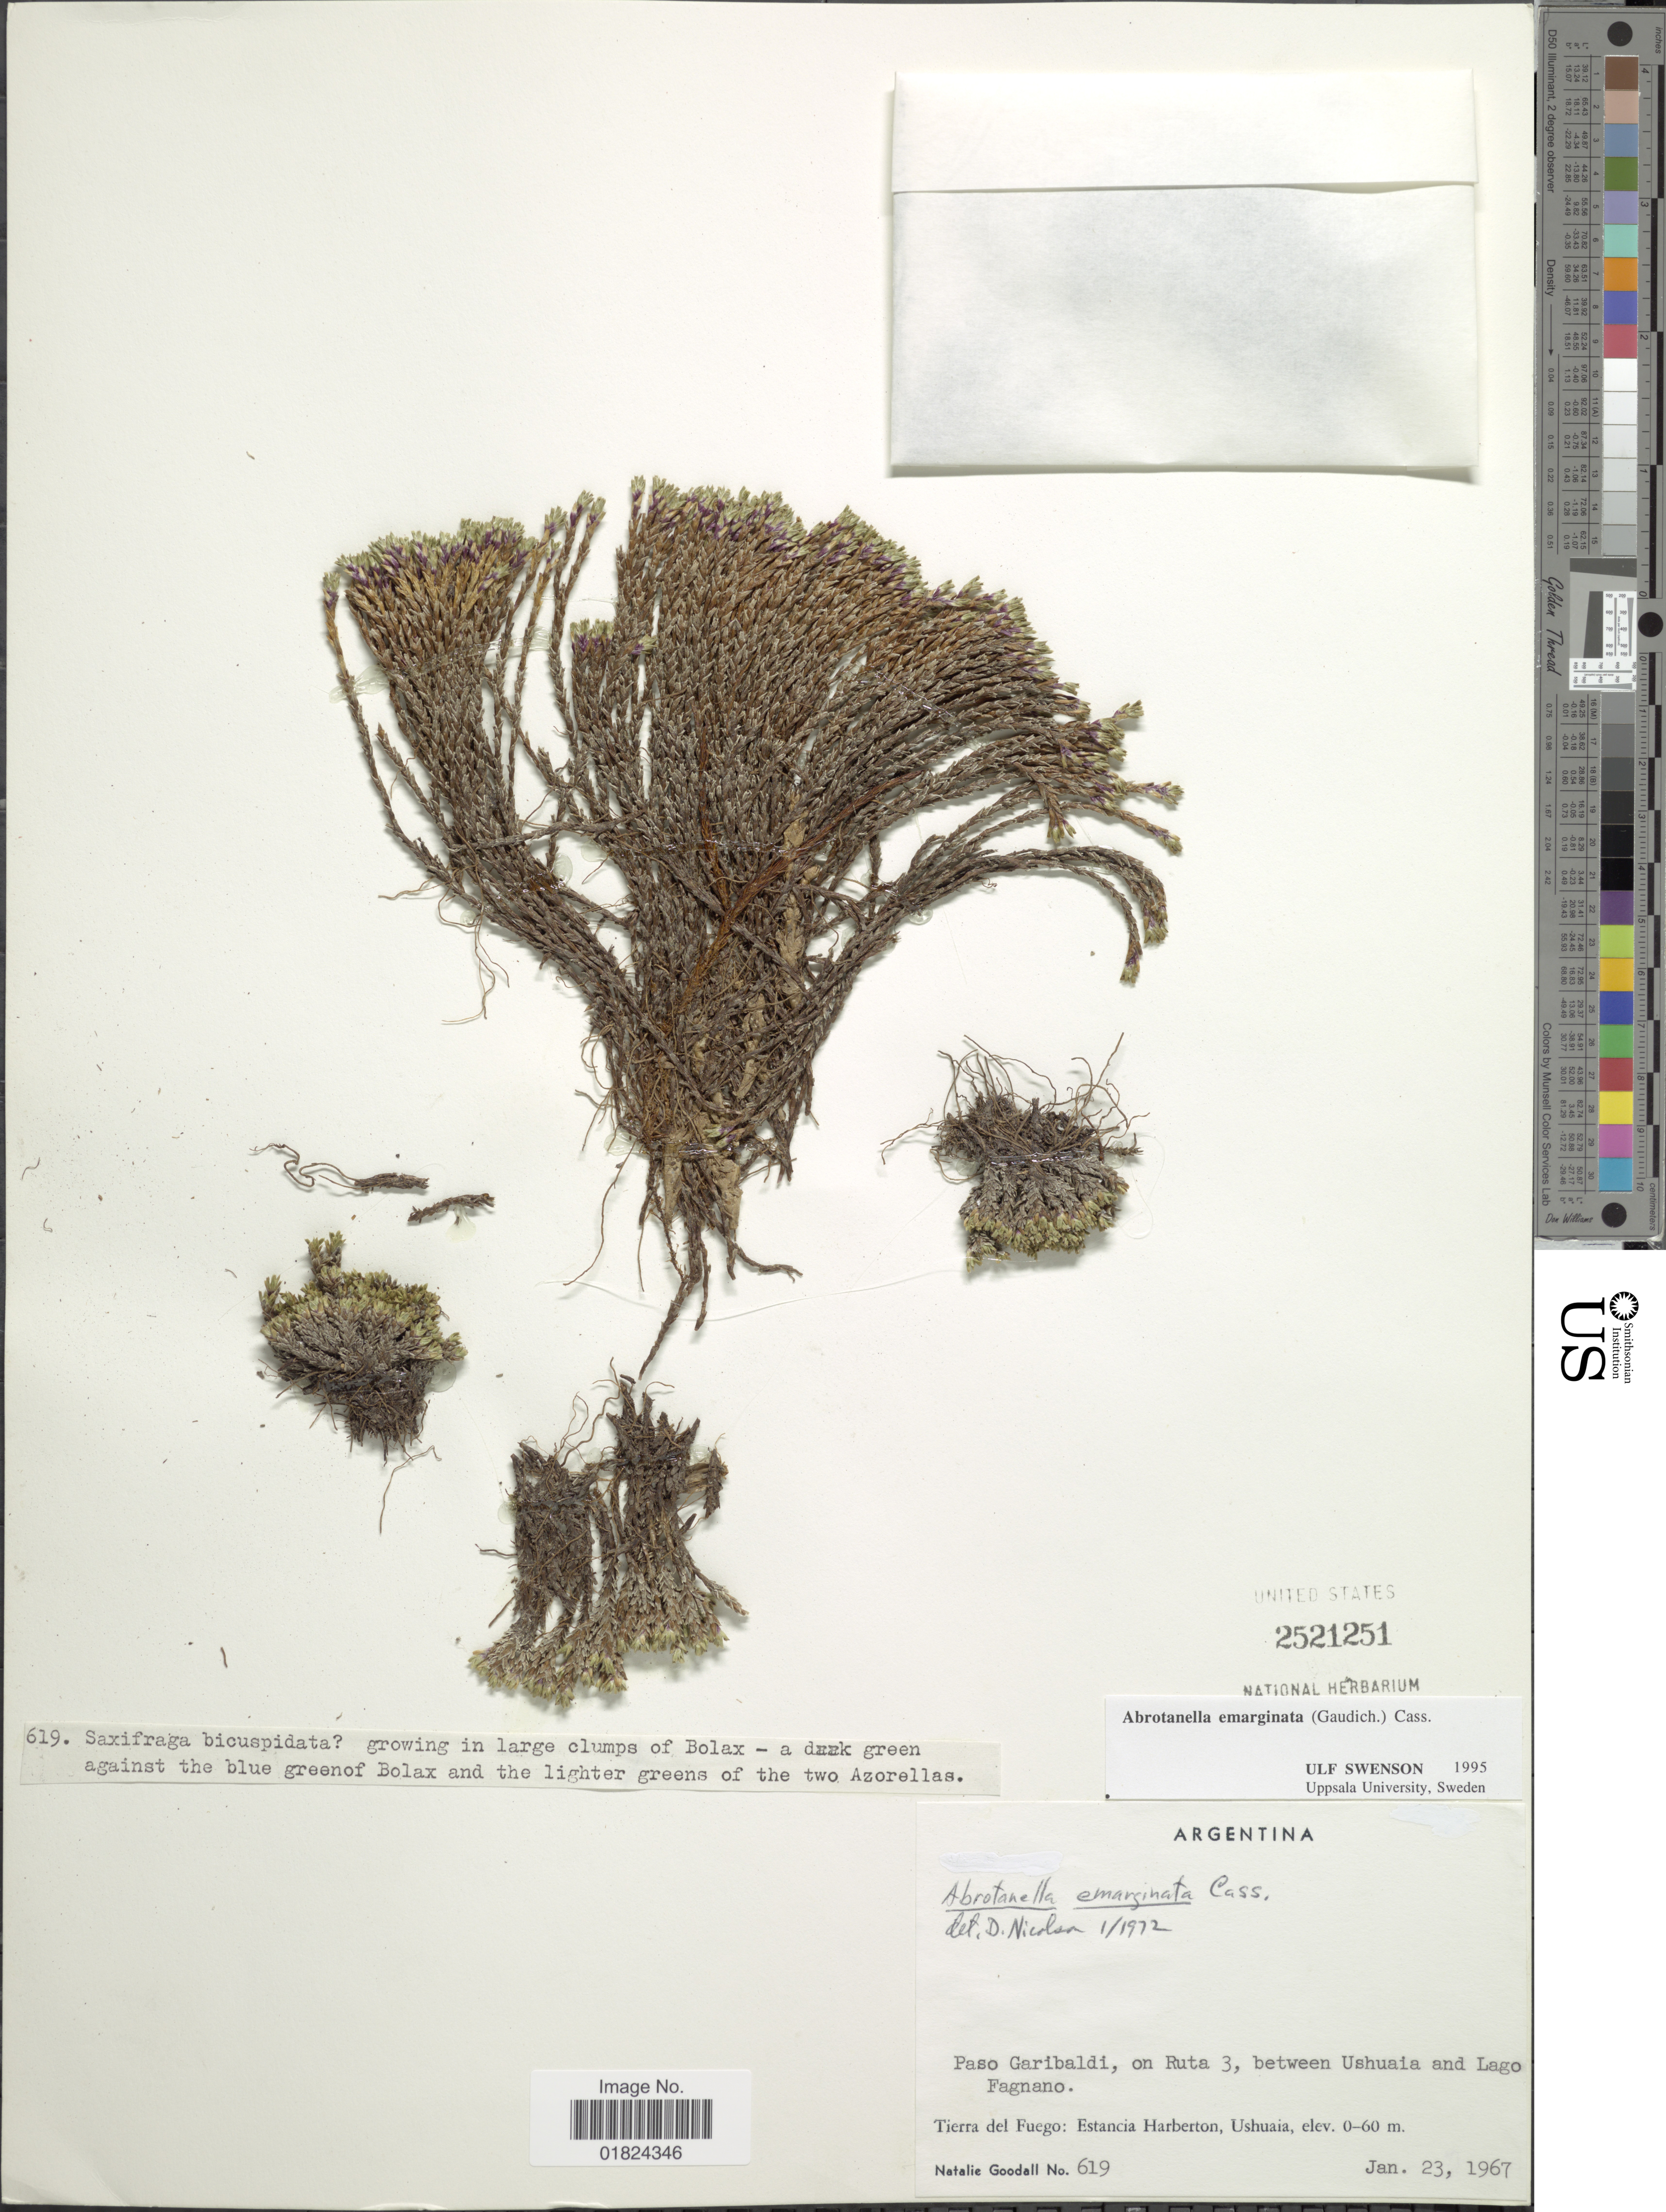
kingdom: Plantae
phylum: Tracheophyta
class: Magnoliopsida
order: Asterales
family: Asteraceae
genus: Abrotanella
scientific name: Abrotanella emarginata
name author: (Cass. ex Gaudich.) Cass.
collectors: N. Goodall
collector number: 619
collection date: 1967-01-23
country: Argentina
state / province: Tierra del Fuego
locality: On Ruta 3, between Ushuaia and Lago Fagnano.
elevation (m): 0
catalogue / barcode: US 2521251